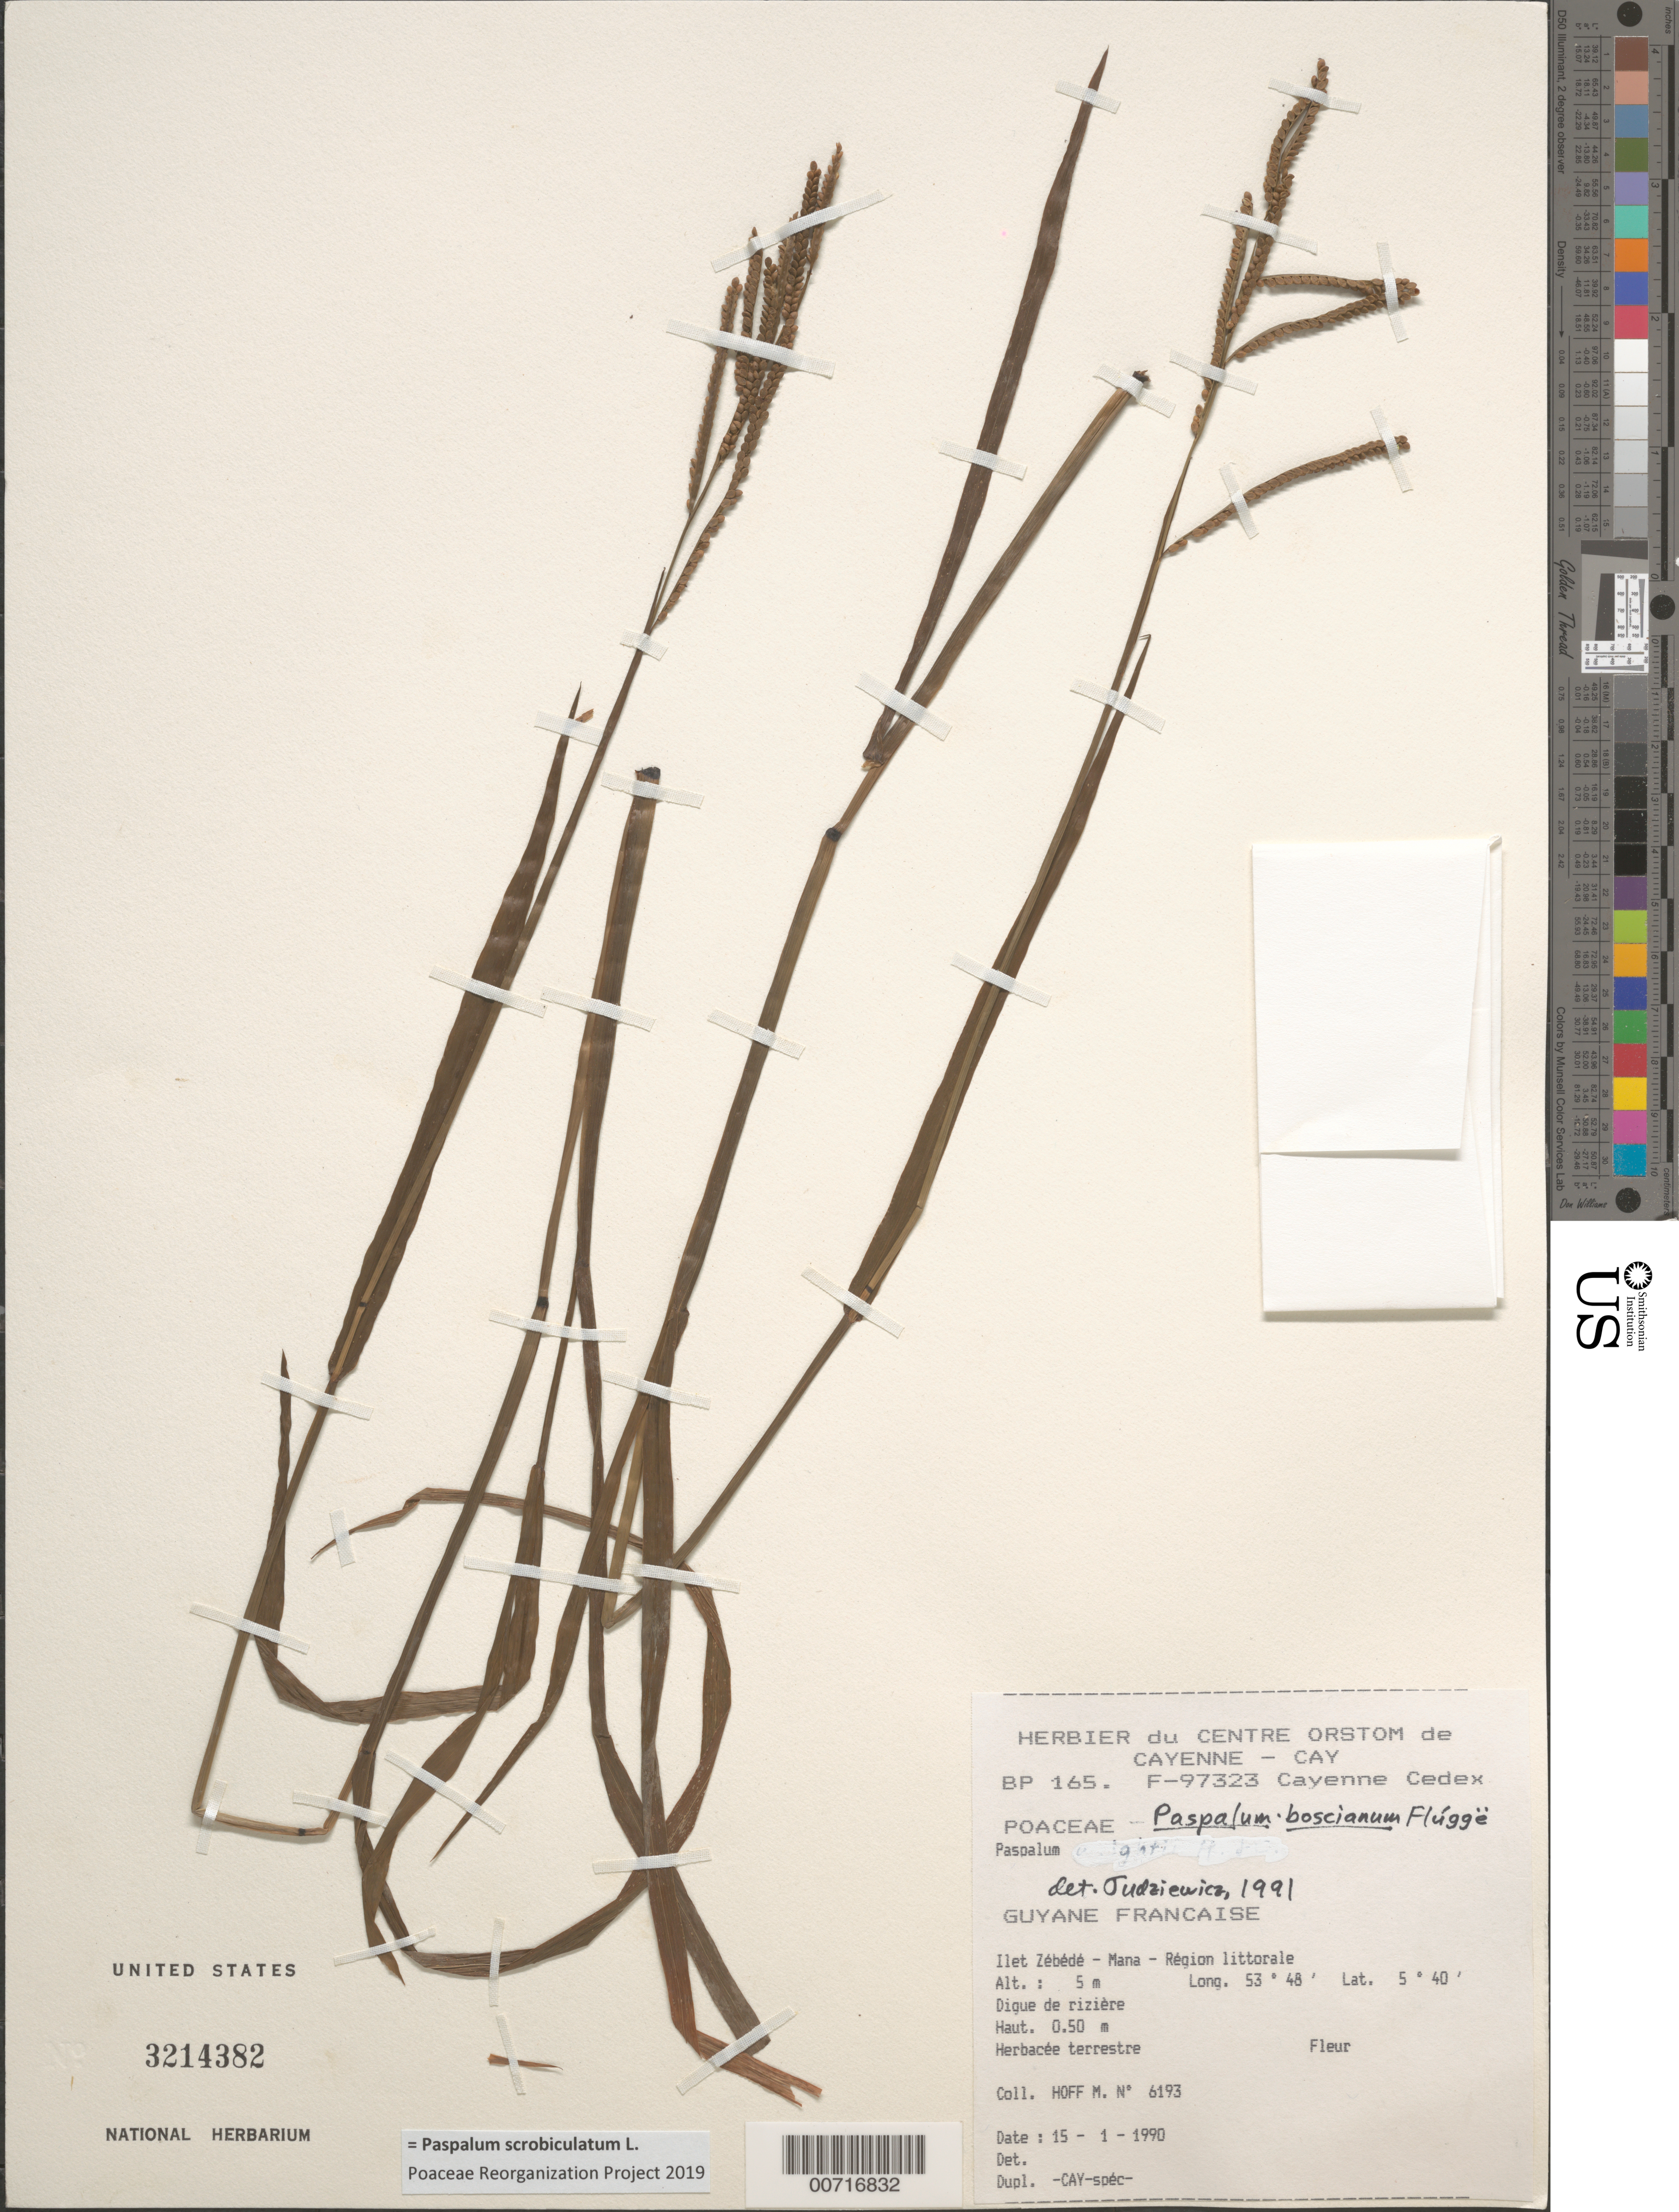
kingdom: Plantae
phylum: Tracheophyta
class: Liliopsida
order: Poales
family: Poaceae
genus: Paspalum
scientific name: Paspalum boscianum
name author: Flüggé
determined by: Judziewicz, E. J.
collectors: M. Hoff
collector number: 6193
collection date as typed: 15-Jan-90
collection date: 1990-01-15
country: French Guiana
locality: Ilet Zébédé, Mana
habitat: Dique de riziere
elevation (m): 5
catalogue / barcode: US 3214382